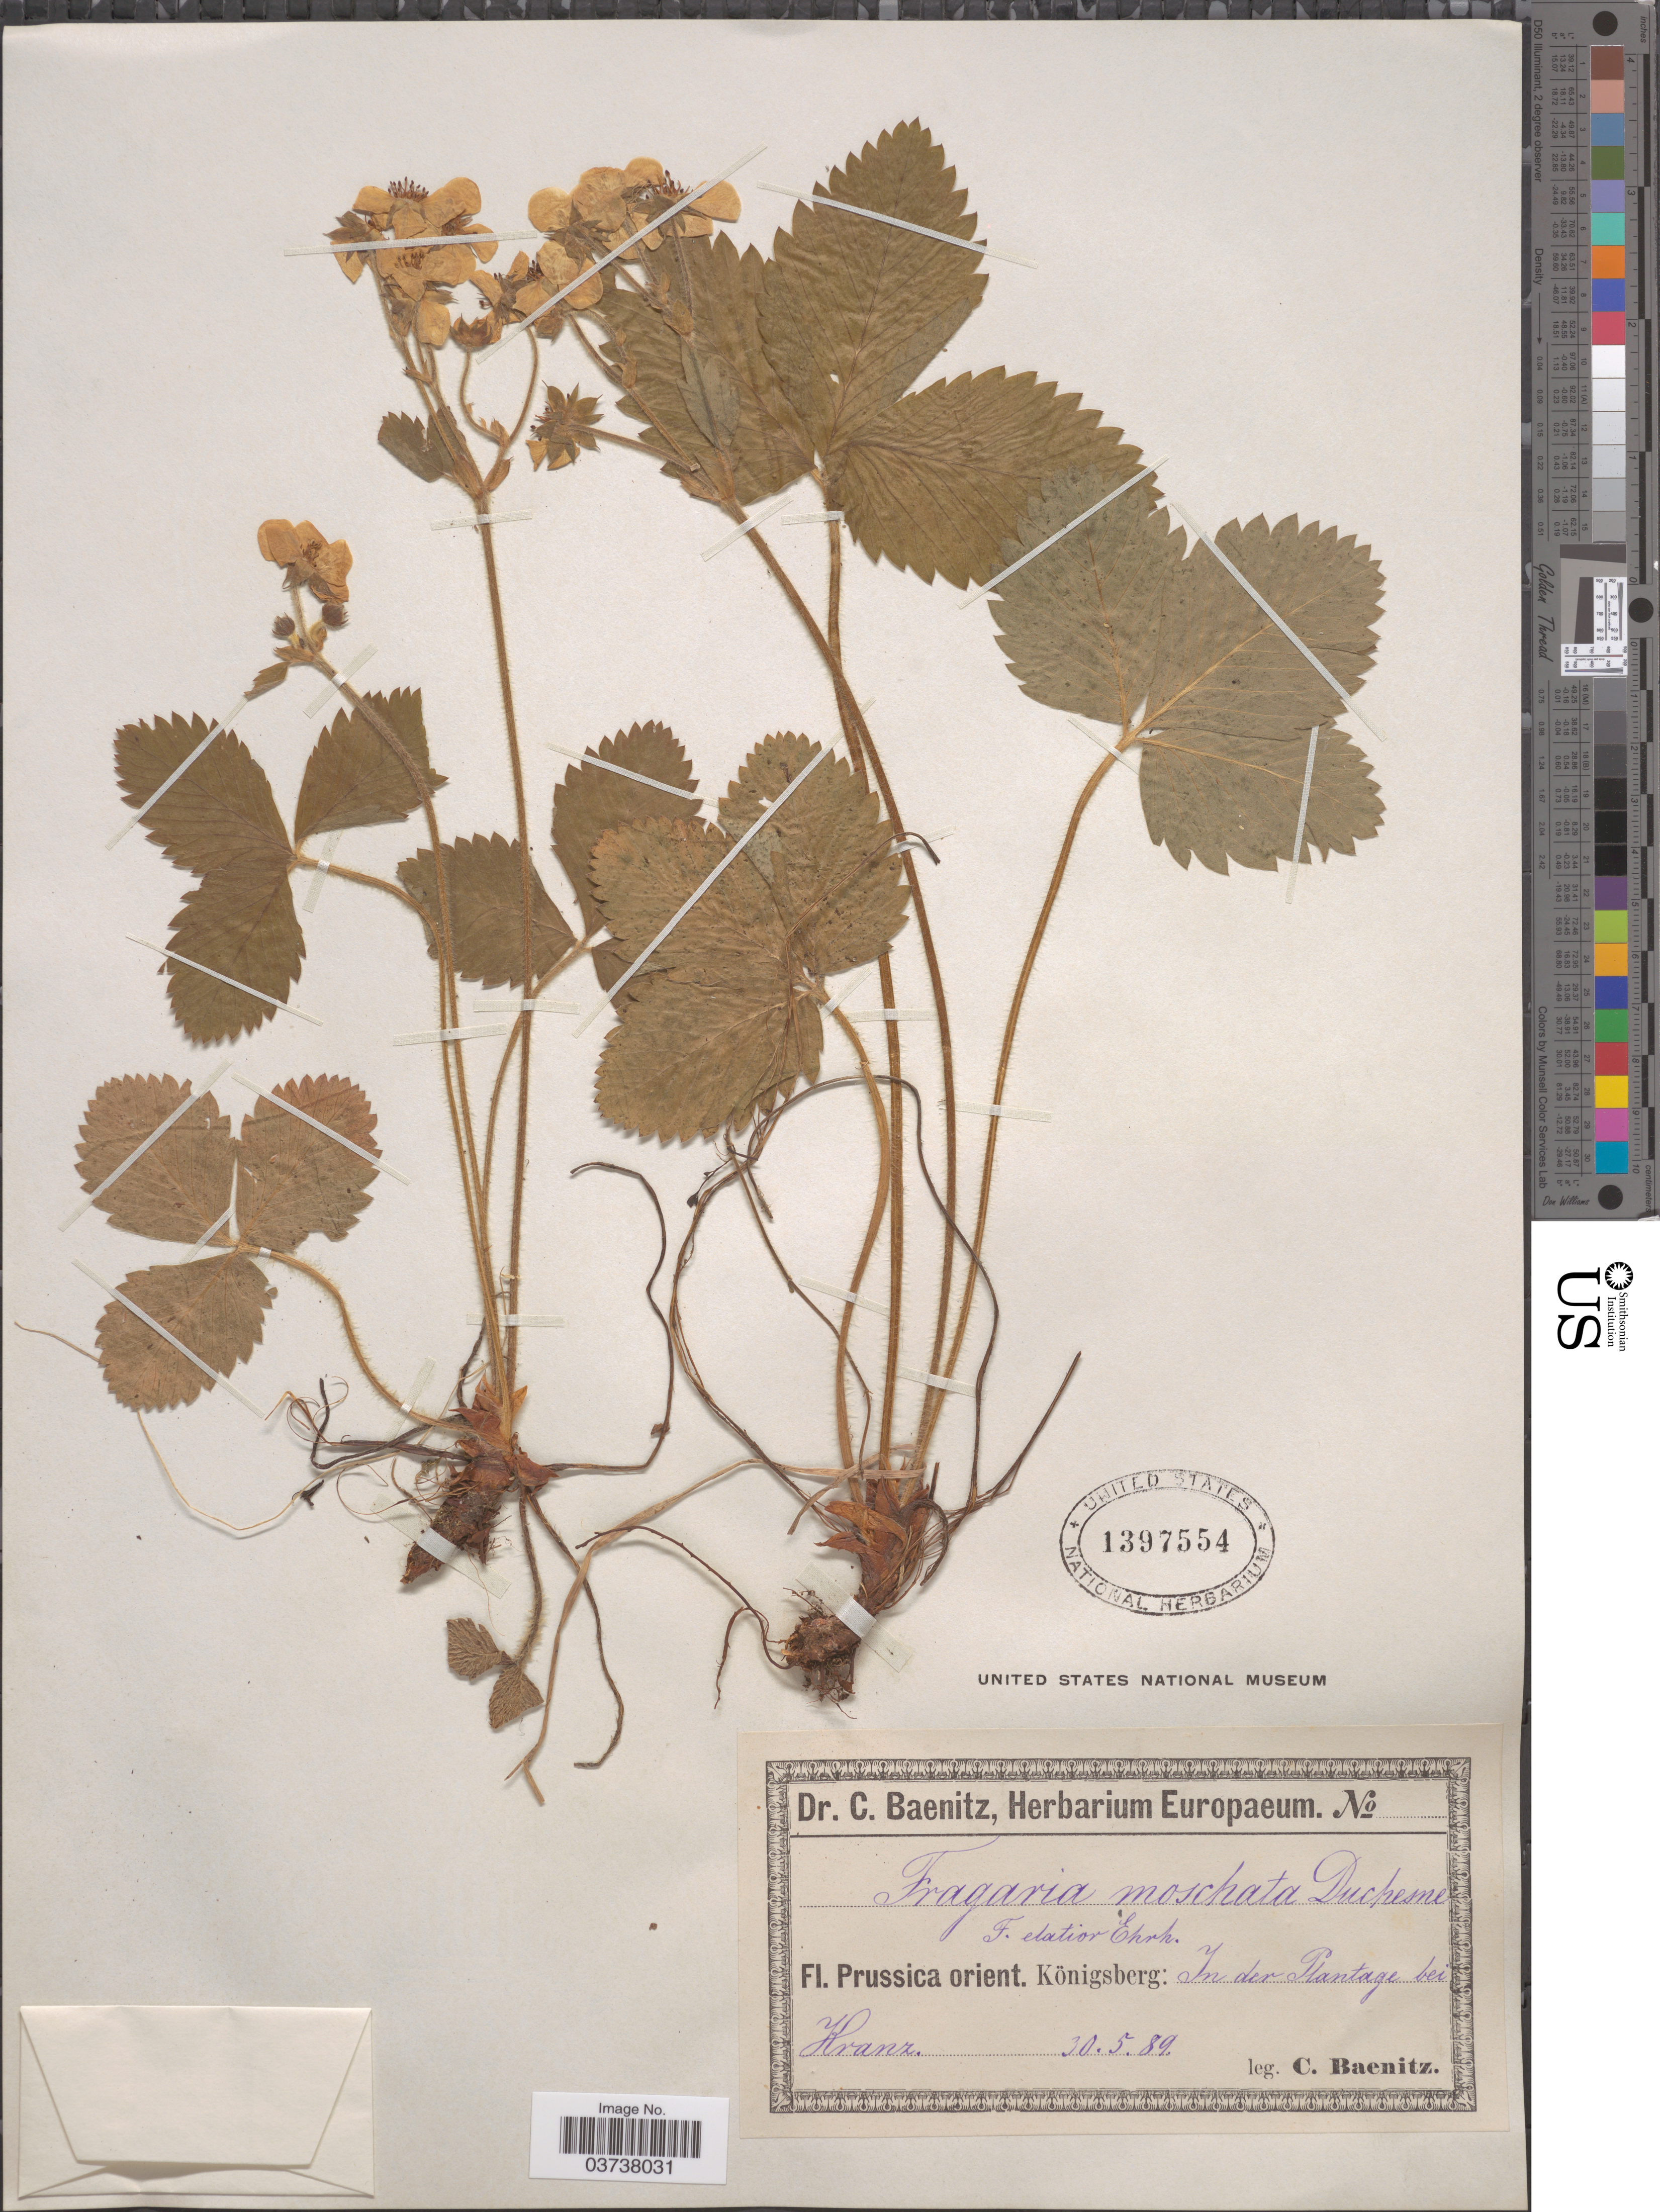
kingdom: Plantae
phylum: Tracheophyta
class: Magnoliopsida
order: Rosales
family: Rosaceae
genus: Fragaria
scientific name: Fragaria moschata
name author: Weston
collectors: C. G. Baenitz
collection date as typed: Transcribed d/m/y: 30/5/89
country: Russian Federation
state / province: Kaliningrad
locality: Prussica orient. Königsberg: In der Plantage bei Kranz.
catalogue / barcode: US 1397554